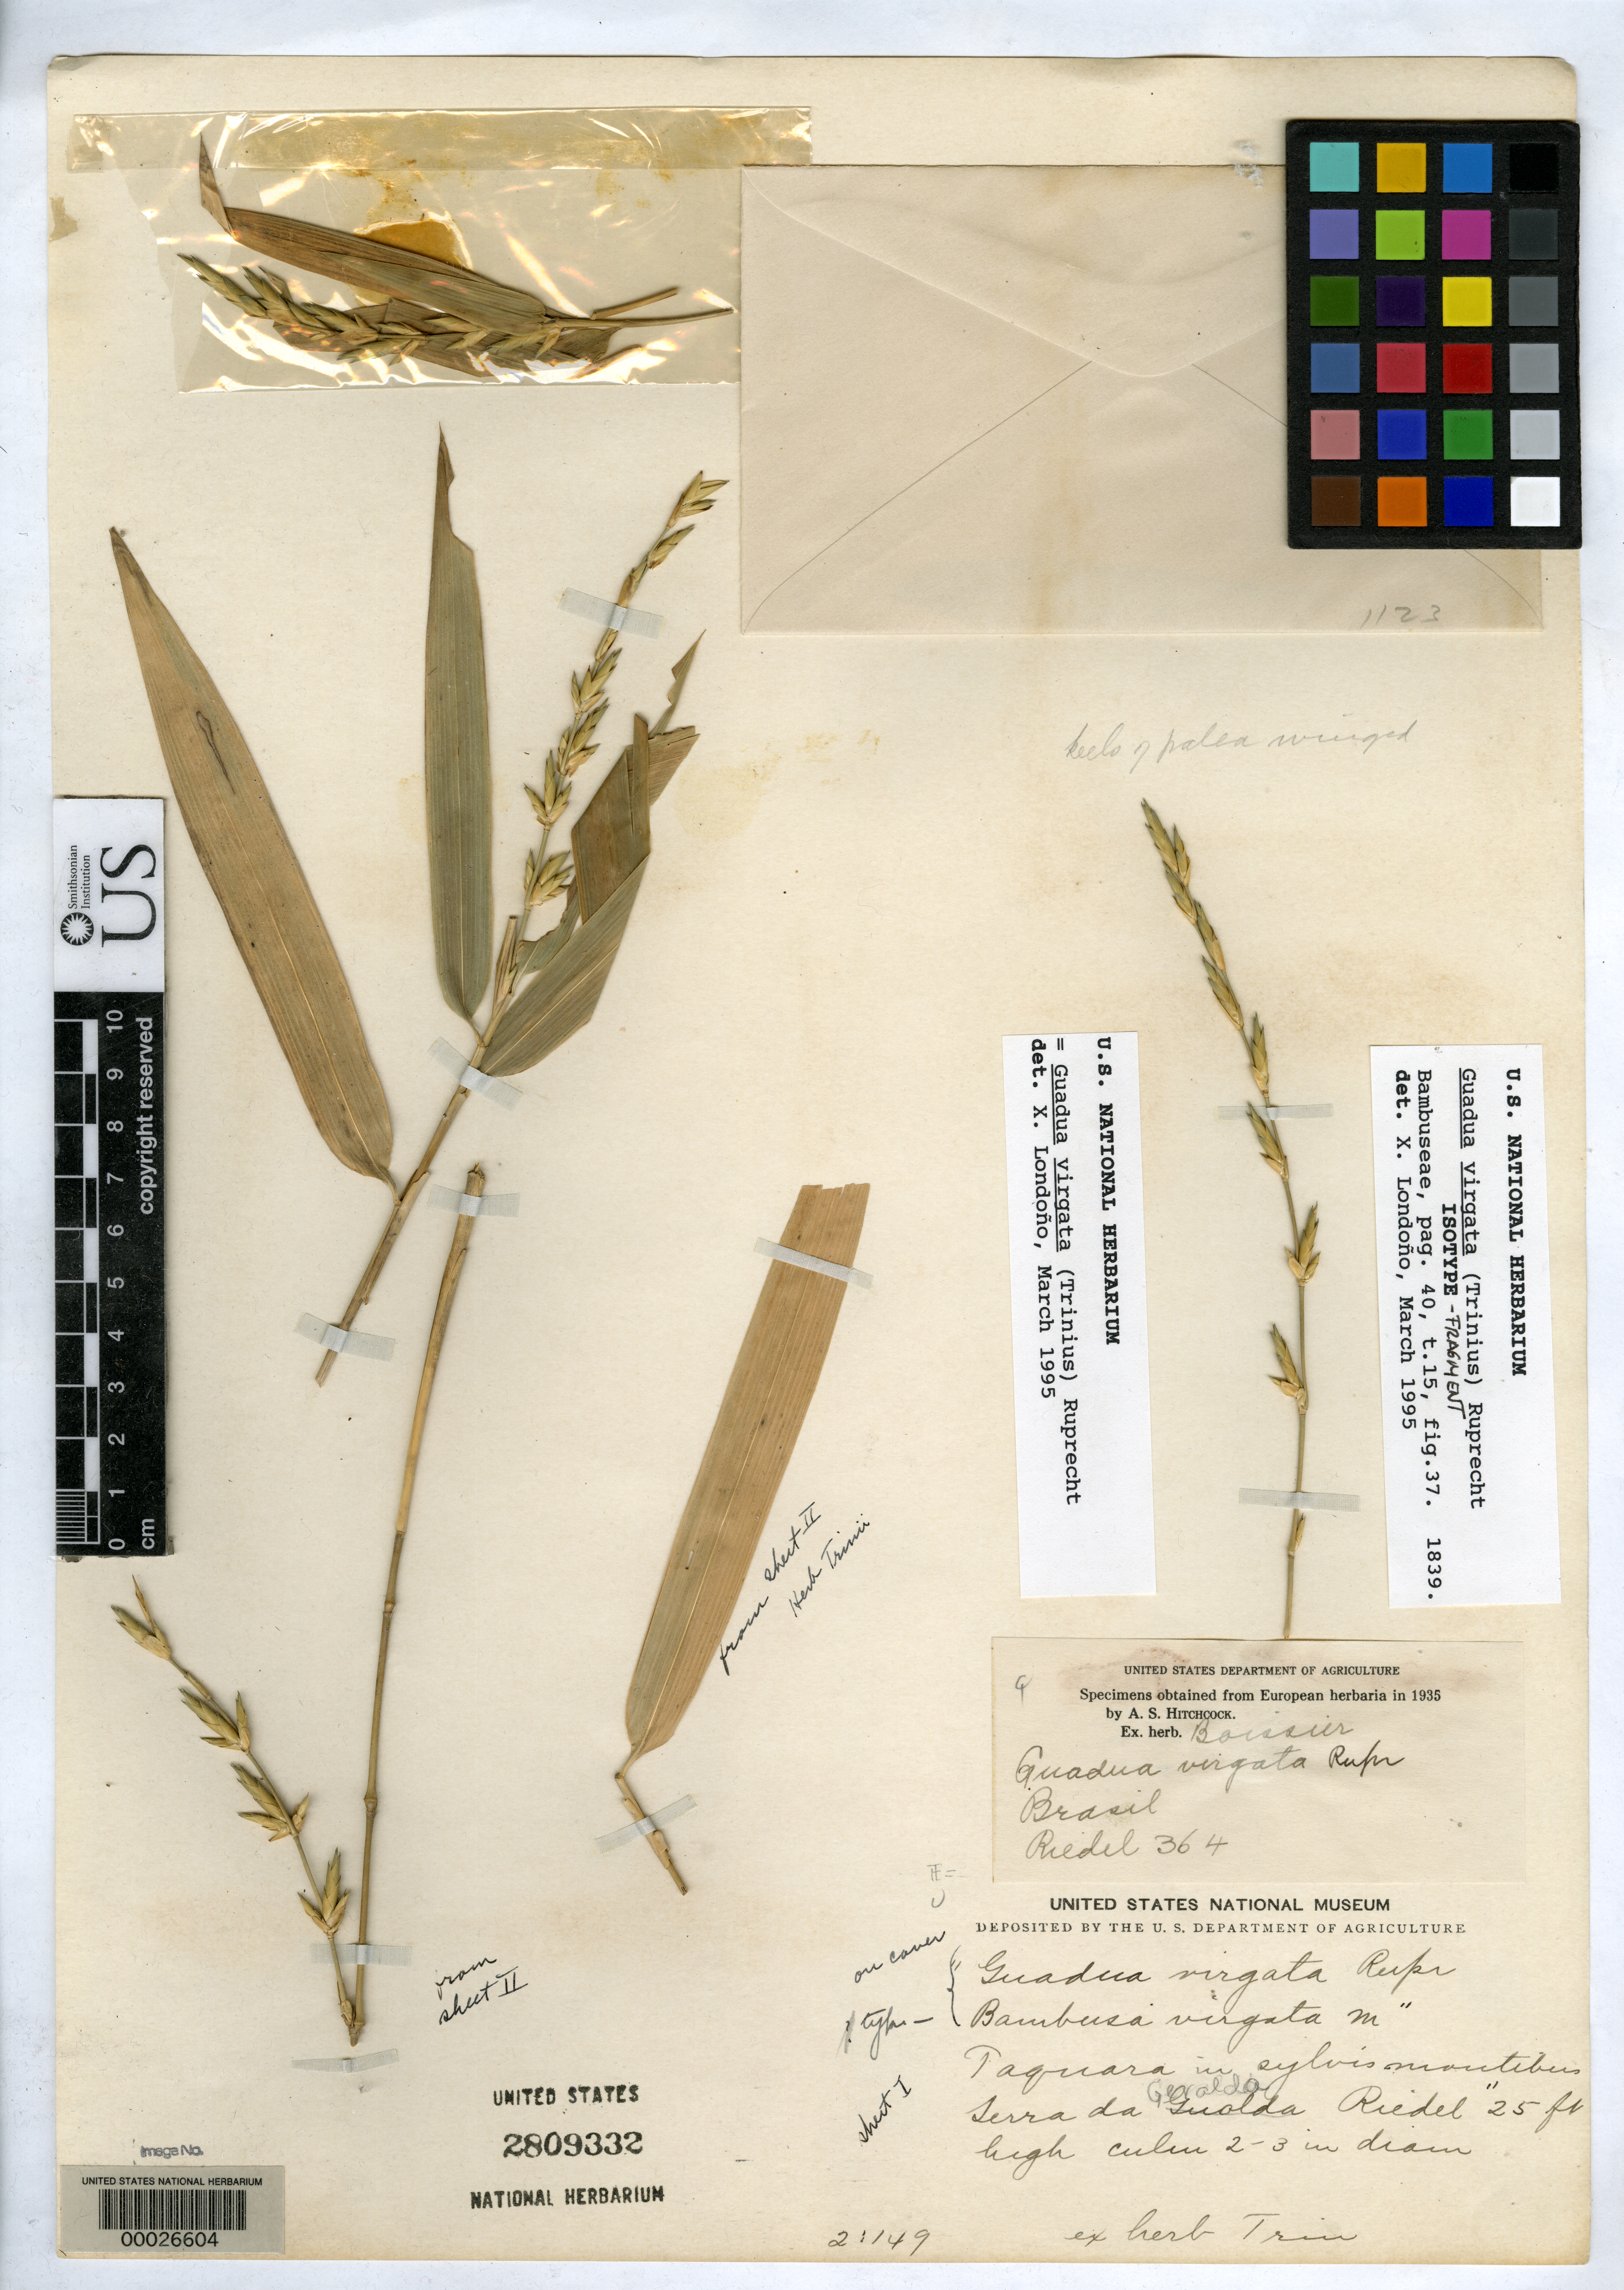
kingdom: Plantae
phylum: Tracheophyta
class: Liliopsida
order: Poales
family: Poaceae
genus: Bambusa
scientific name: Bambusa virgata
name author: Trin.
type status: Isotype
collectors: L. Riedel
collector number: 364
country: Brazil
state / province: Minas Gerais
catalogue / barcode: US 2809332